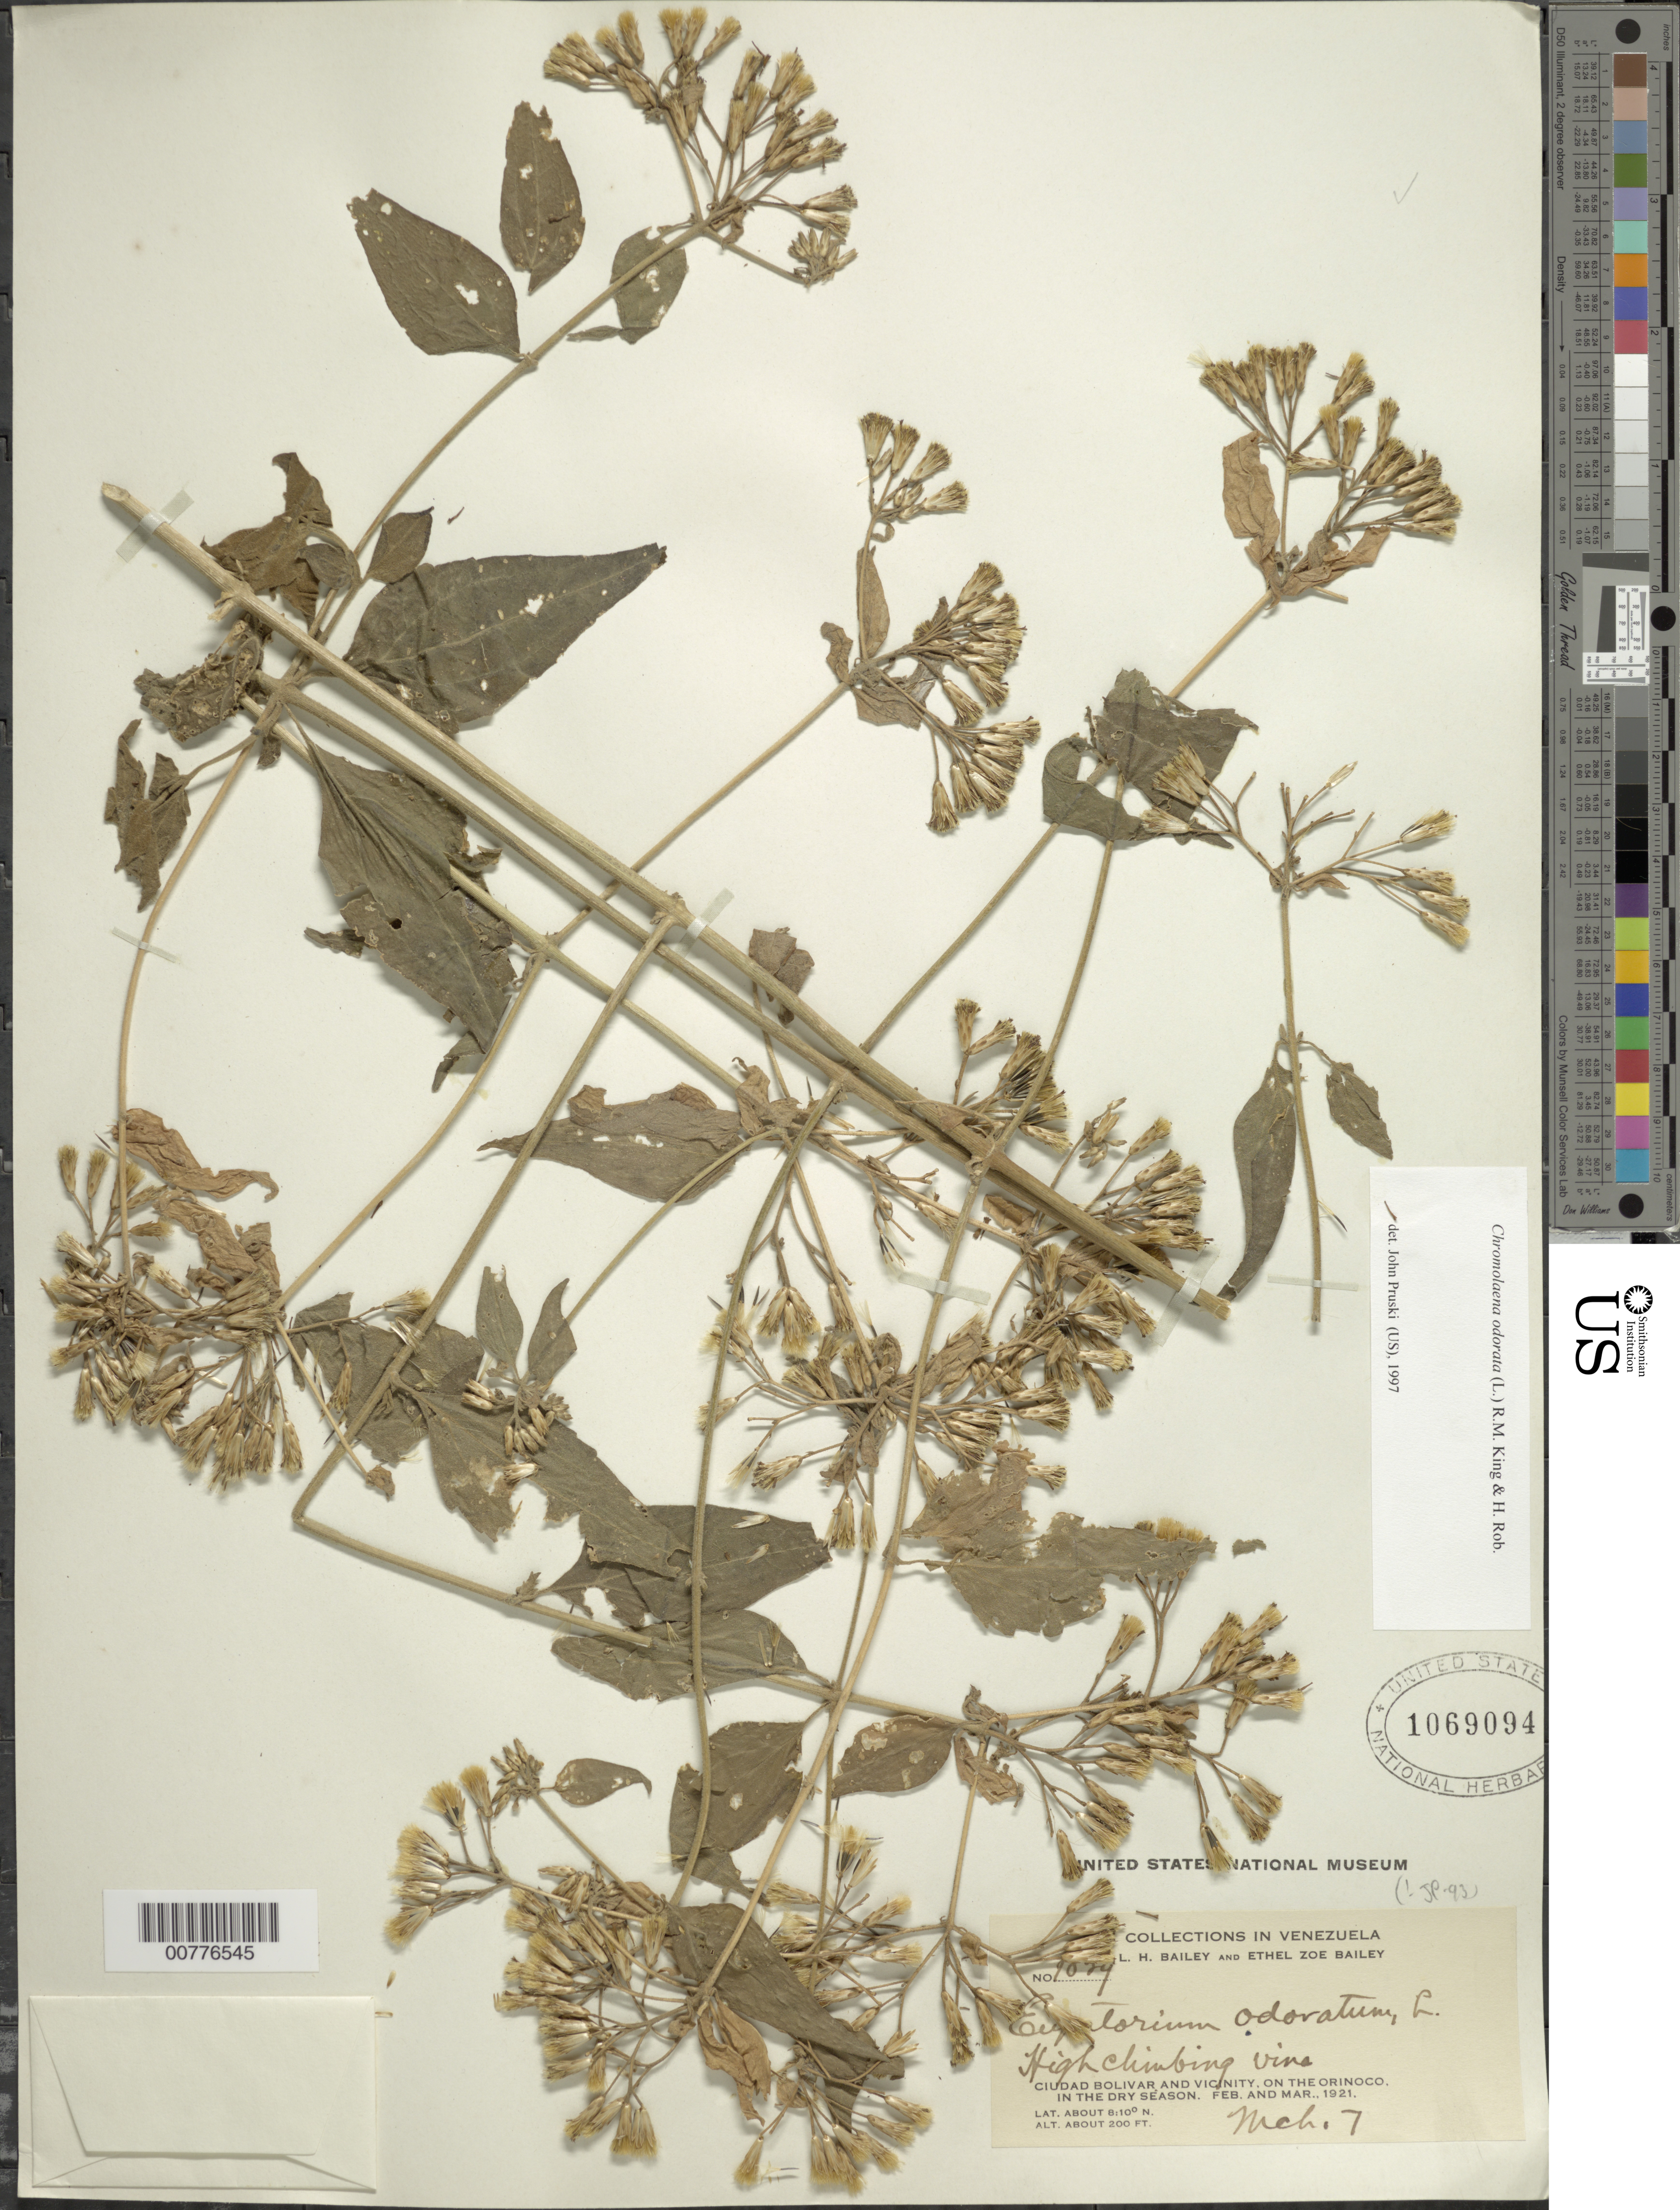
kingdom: Plantae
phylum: Tracheophyta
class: Magnoliopsida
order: Asterales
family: Asteraceae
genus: Chromolaena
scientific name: Chromolaena odorata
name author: (L.) R.M. King & H. Rob.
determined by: Pruski, J. F.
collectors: L. H. Bailey & E. Z. Bailey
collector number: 1029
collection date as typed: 7-Mar-21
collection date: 1921-03-07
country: Venezuela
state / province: Bolívar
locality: Ciudad Bolívar and vicinity, Orinoco R.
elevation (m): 61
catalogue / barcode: US 1069094